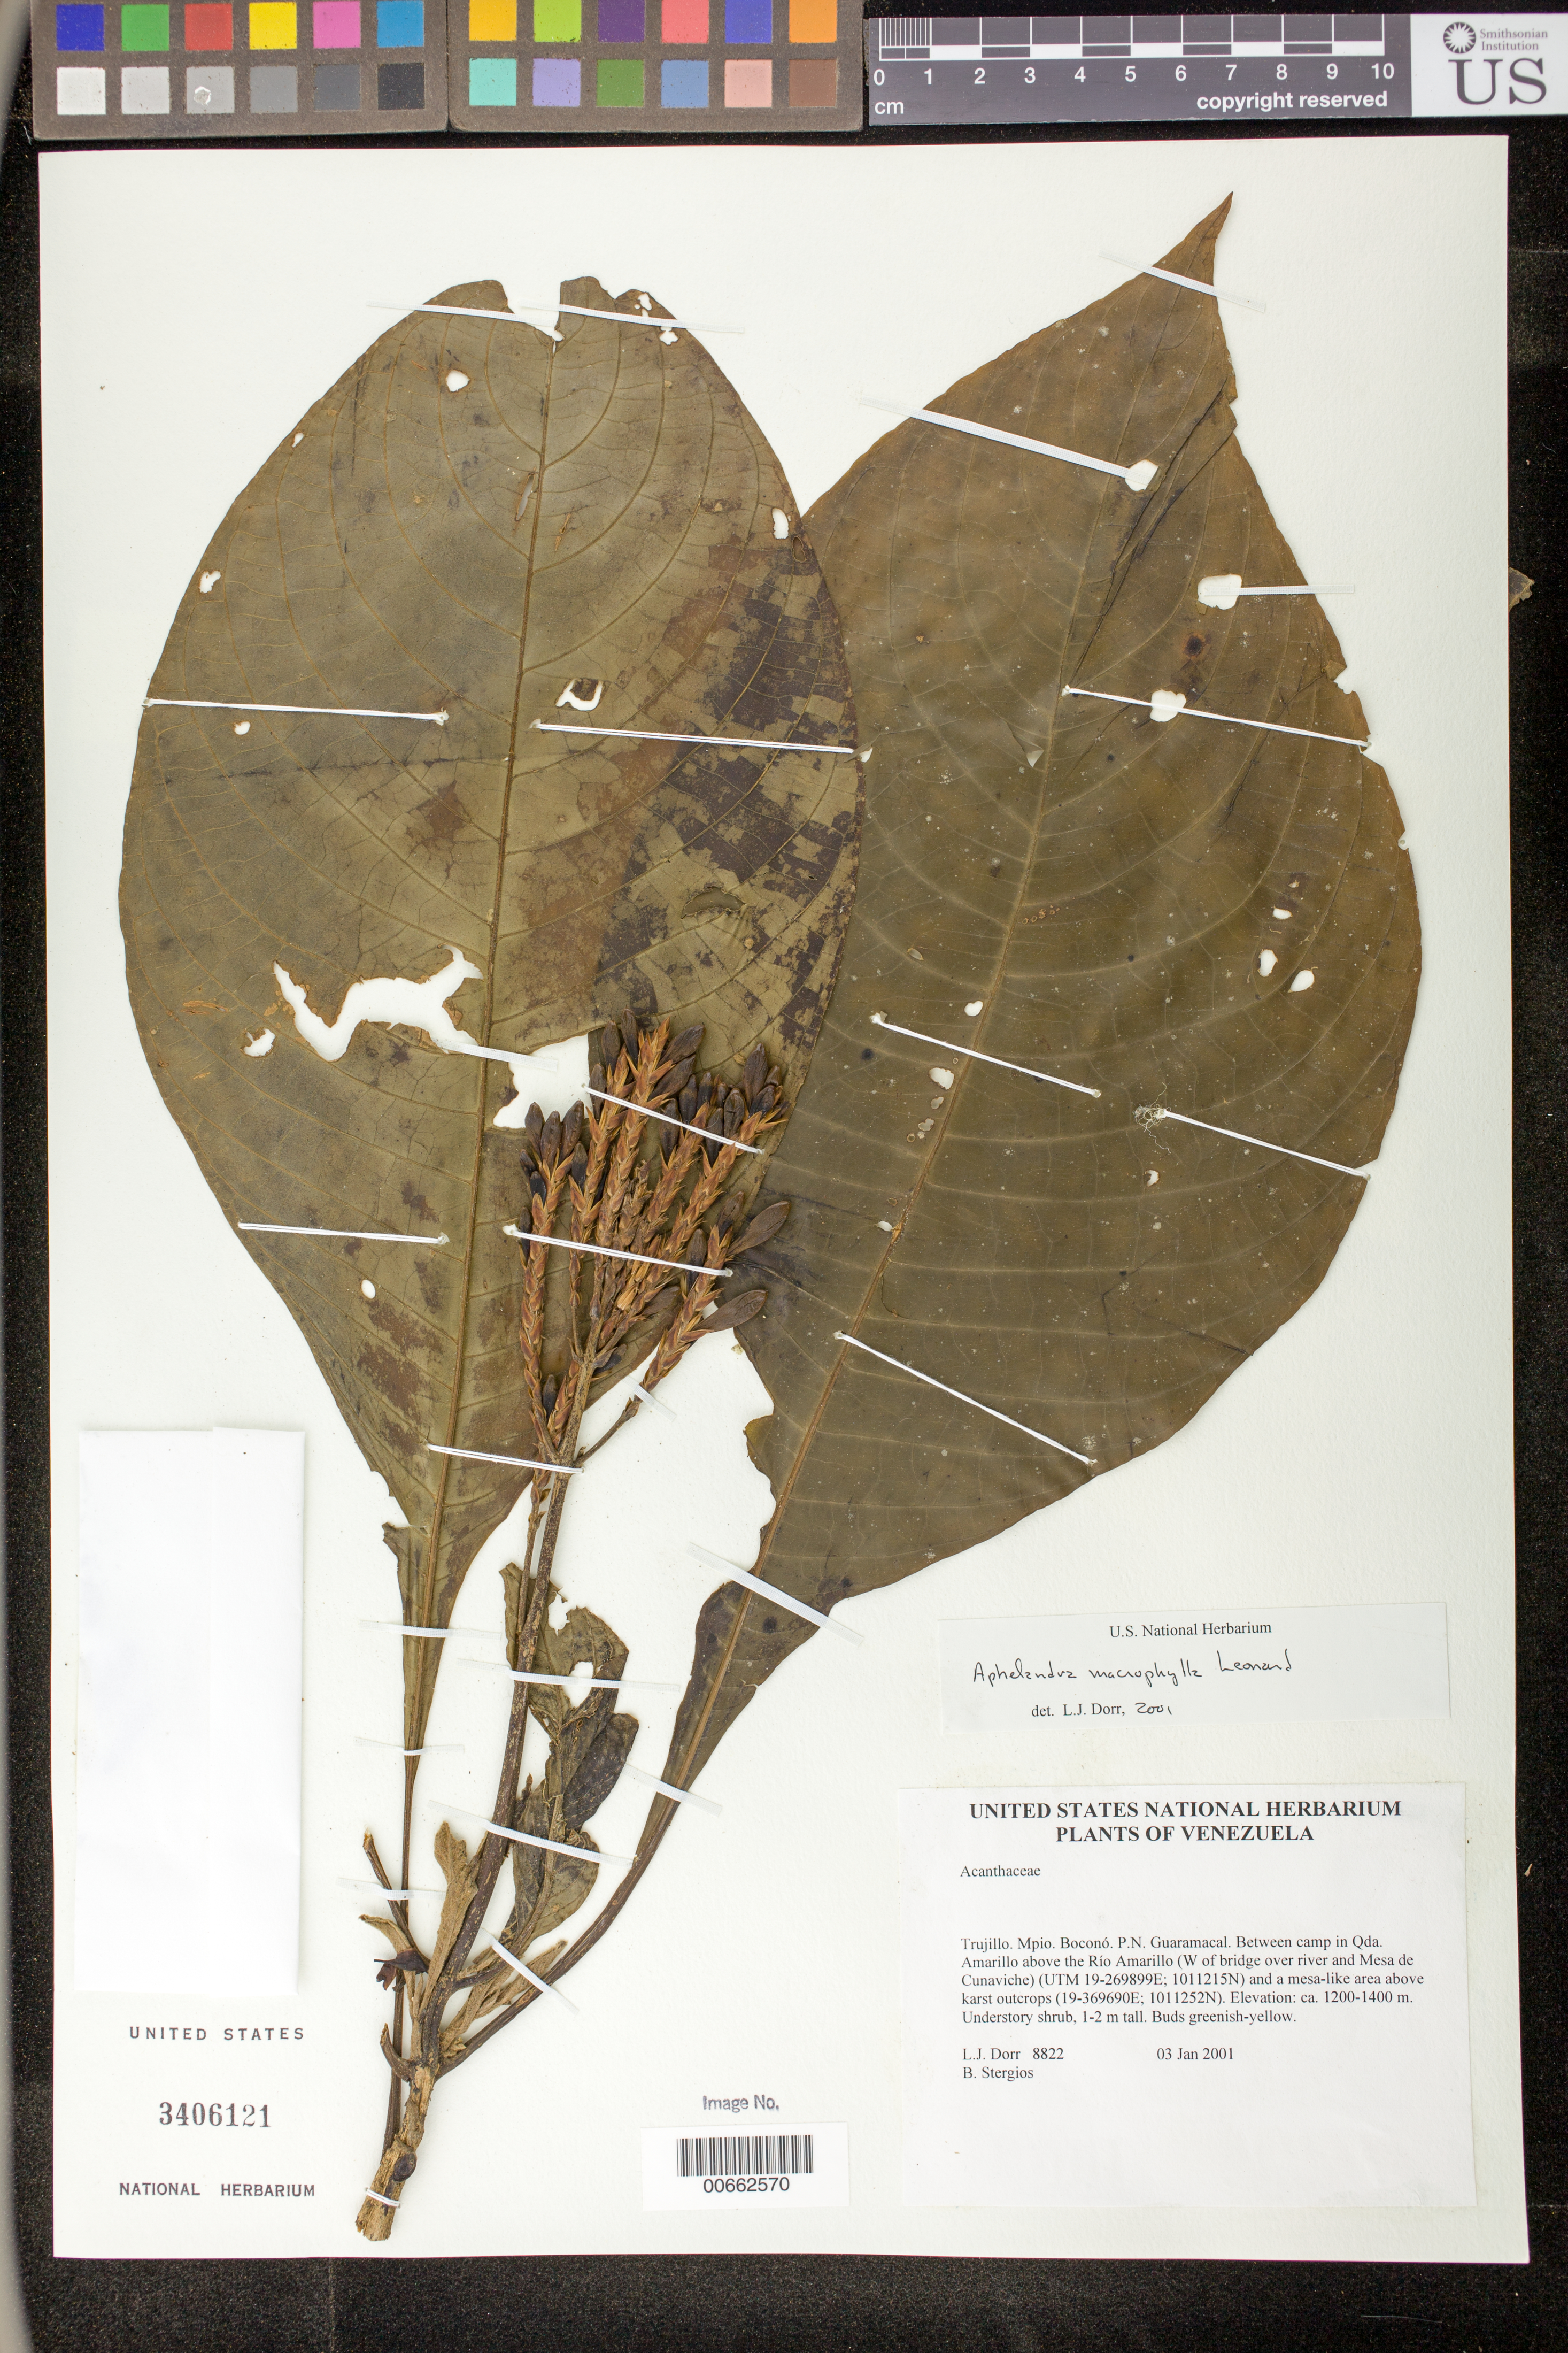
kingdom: Plantae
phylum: Tracheophyta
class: Magnoliopsida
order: Lamiales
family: Acanthaceae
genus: Aphelandra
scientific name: Aphelandra macrophylla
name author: Leonard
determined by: Dorr, L. J., (BOT), Smithsonian Institution - National Museum of Natural History (UNITED STATES)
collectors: L. J. Dorr & B. G. Stergios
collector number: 8822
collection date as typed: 03 Jan 2001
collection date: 2001-01-03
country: Venezuela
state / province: Trujillo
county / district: Boconó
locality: Parque Nacional Guaramacal. Between camp in Qda Amarillo above Río Amarillo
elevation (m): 1200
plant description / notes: CTES, PORT, US, VEN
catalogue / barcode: US 3406121